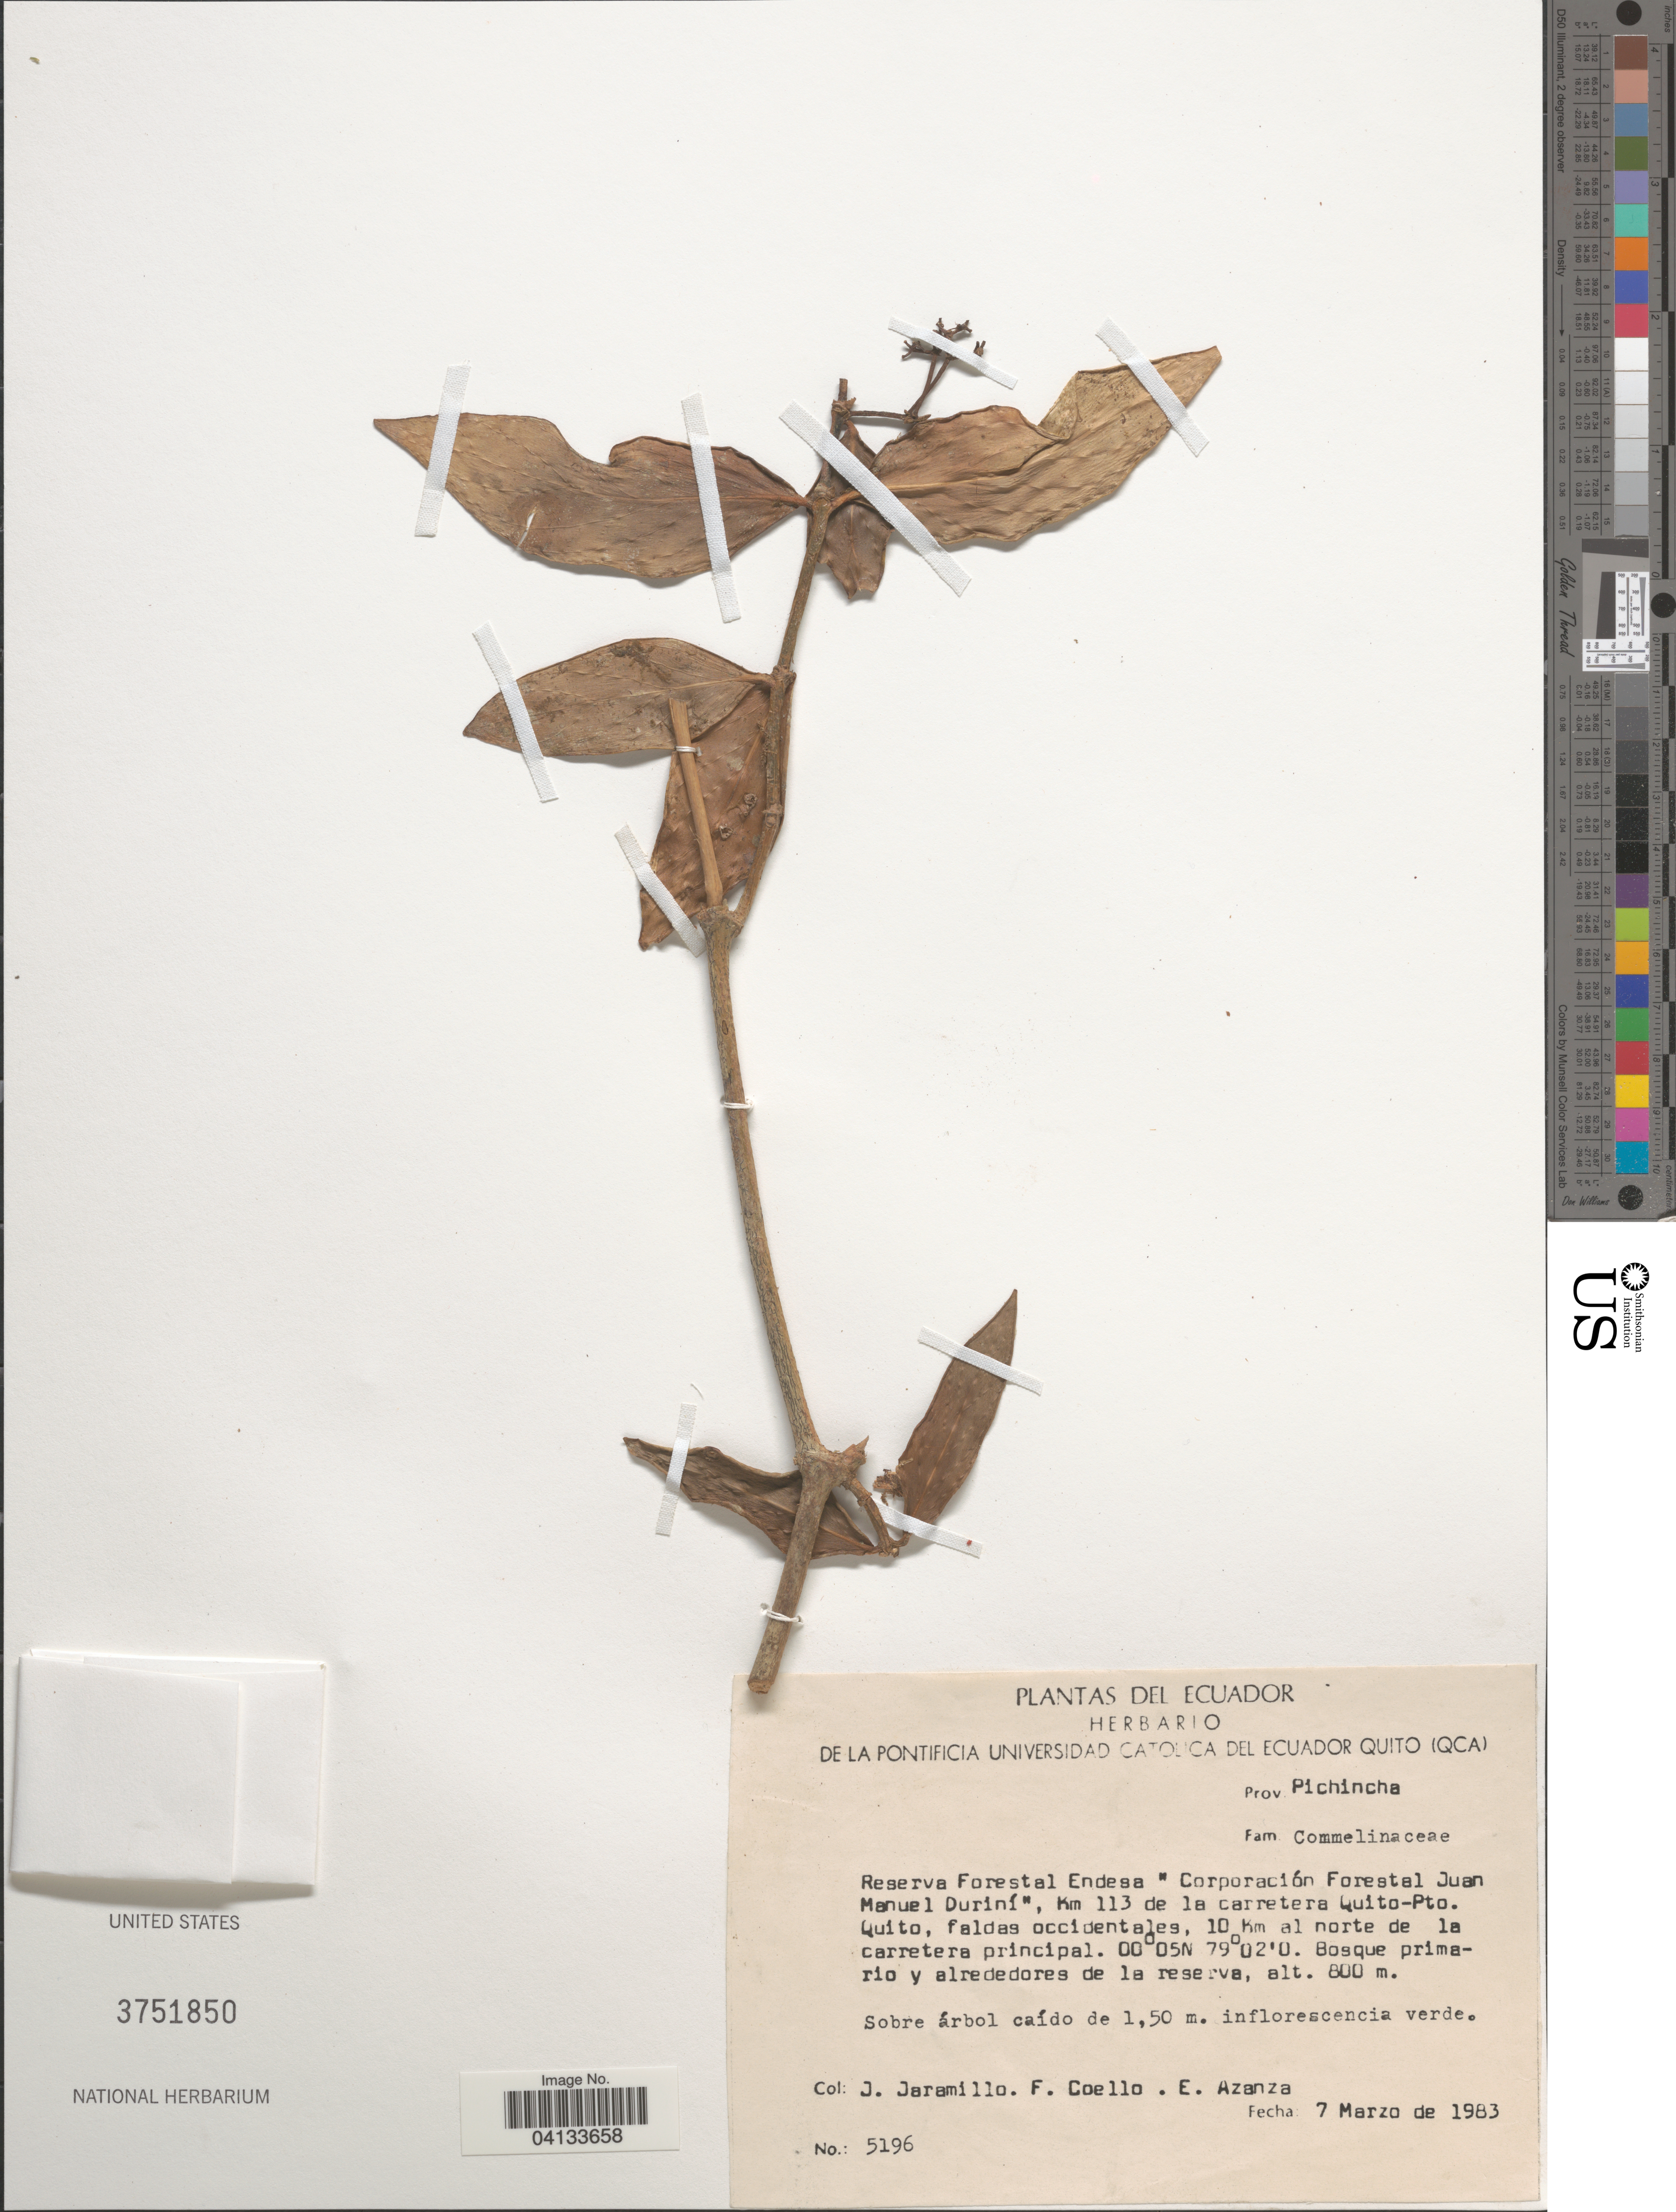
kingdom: Plantae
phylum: Tracheophyta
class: Liliopsida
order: Commelinales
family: Commelinaceae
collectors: J. Jaramillo, F. Coello & E. Azanza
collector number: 5196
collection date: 1983-03-07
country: Ecuador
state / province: Pichincha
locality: Reserva Forestal Endesa "Corporación Forestal Juan Manuel Duriní", Km 113 de la carretera Quito-Pto. Quito, faldas occidentales, 10 Km al norte de la carretera principal.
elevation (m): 800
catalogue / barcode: US 3751850